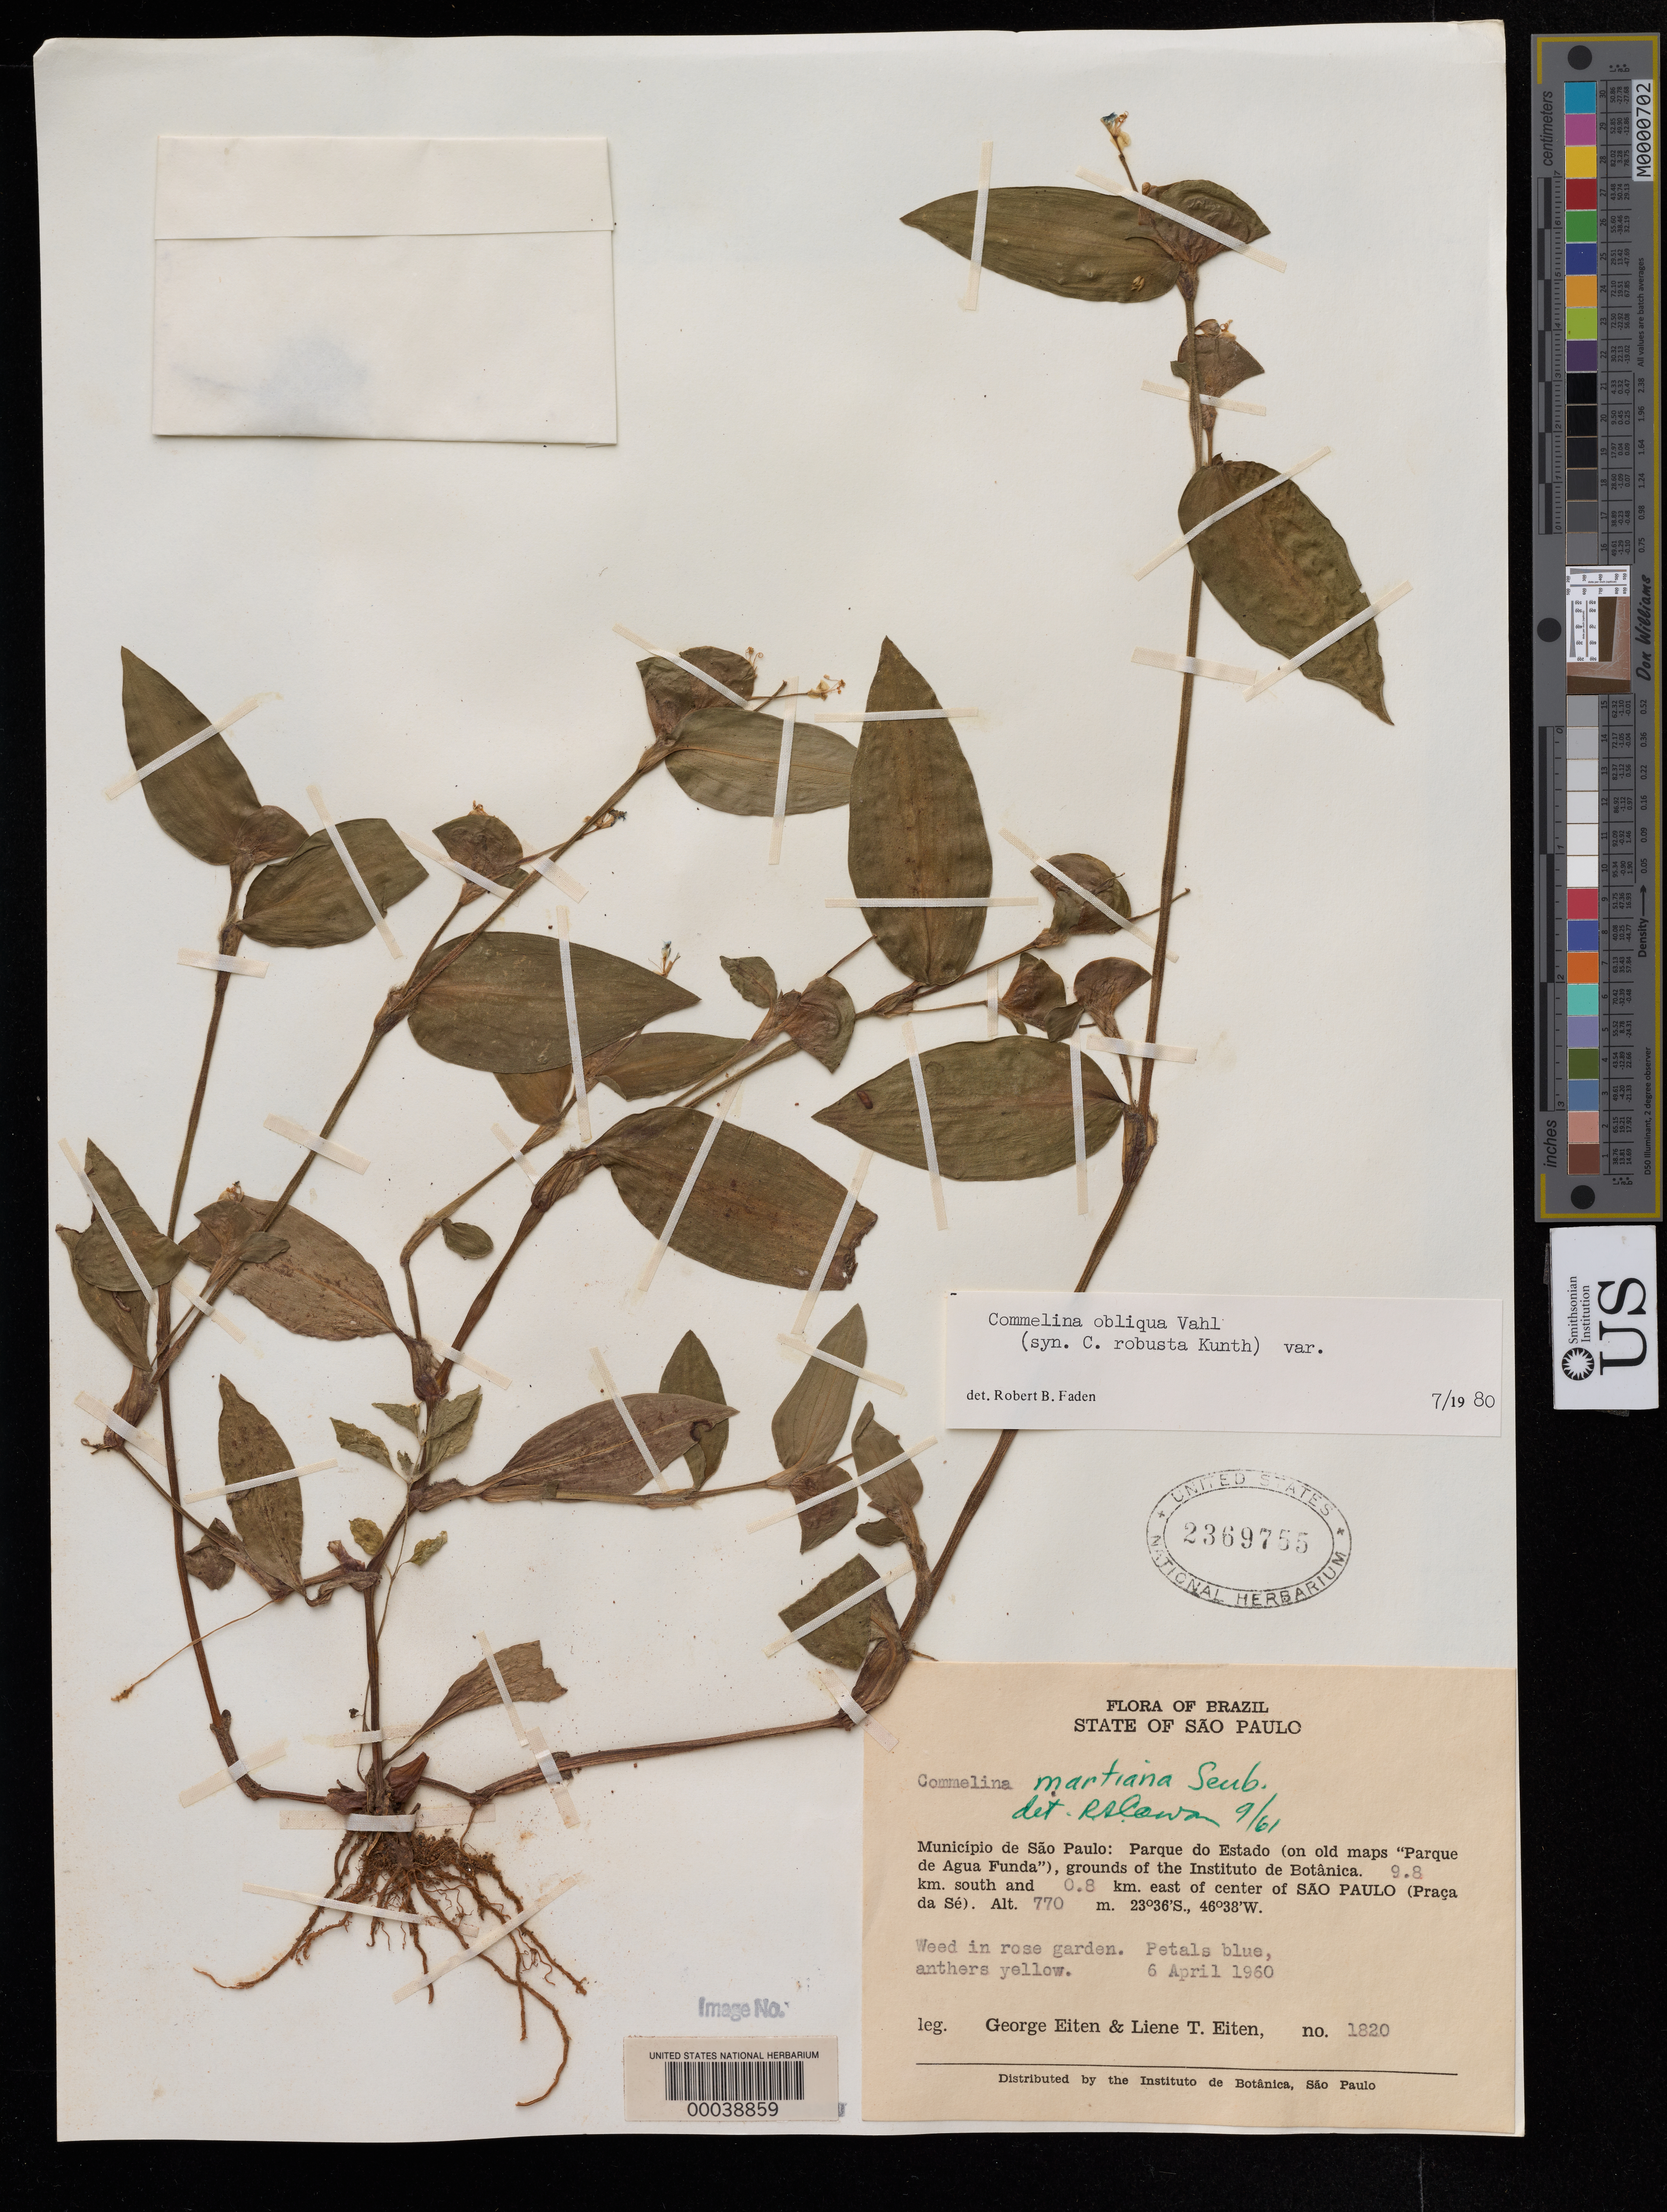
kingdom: Plantae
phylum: Tracheophyta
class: Liliopsida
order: Commelinales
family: Commelinaceae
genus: Commelina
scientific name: Commelina obliqua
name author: Vahl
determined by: Faden, Robert B., (US), Smithsonian Institution - National Museum of Natural History (UNITED STATES)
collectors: G. Eiten & L. T. Eiten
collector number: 1820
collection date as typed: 06 Apr 1960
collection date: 1960-04-06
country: Brazil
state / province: São Paulo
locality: Parque do estado; grounds of instituto de botanica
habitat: Cultivated soil; rose garden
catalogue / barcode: US 2369755